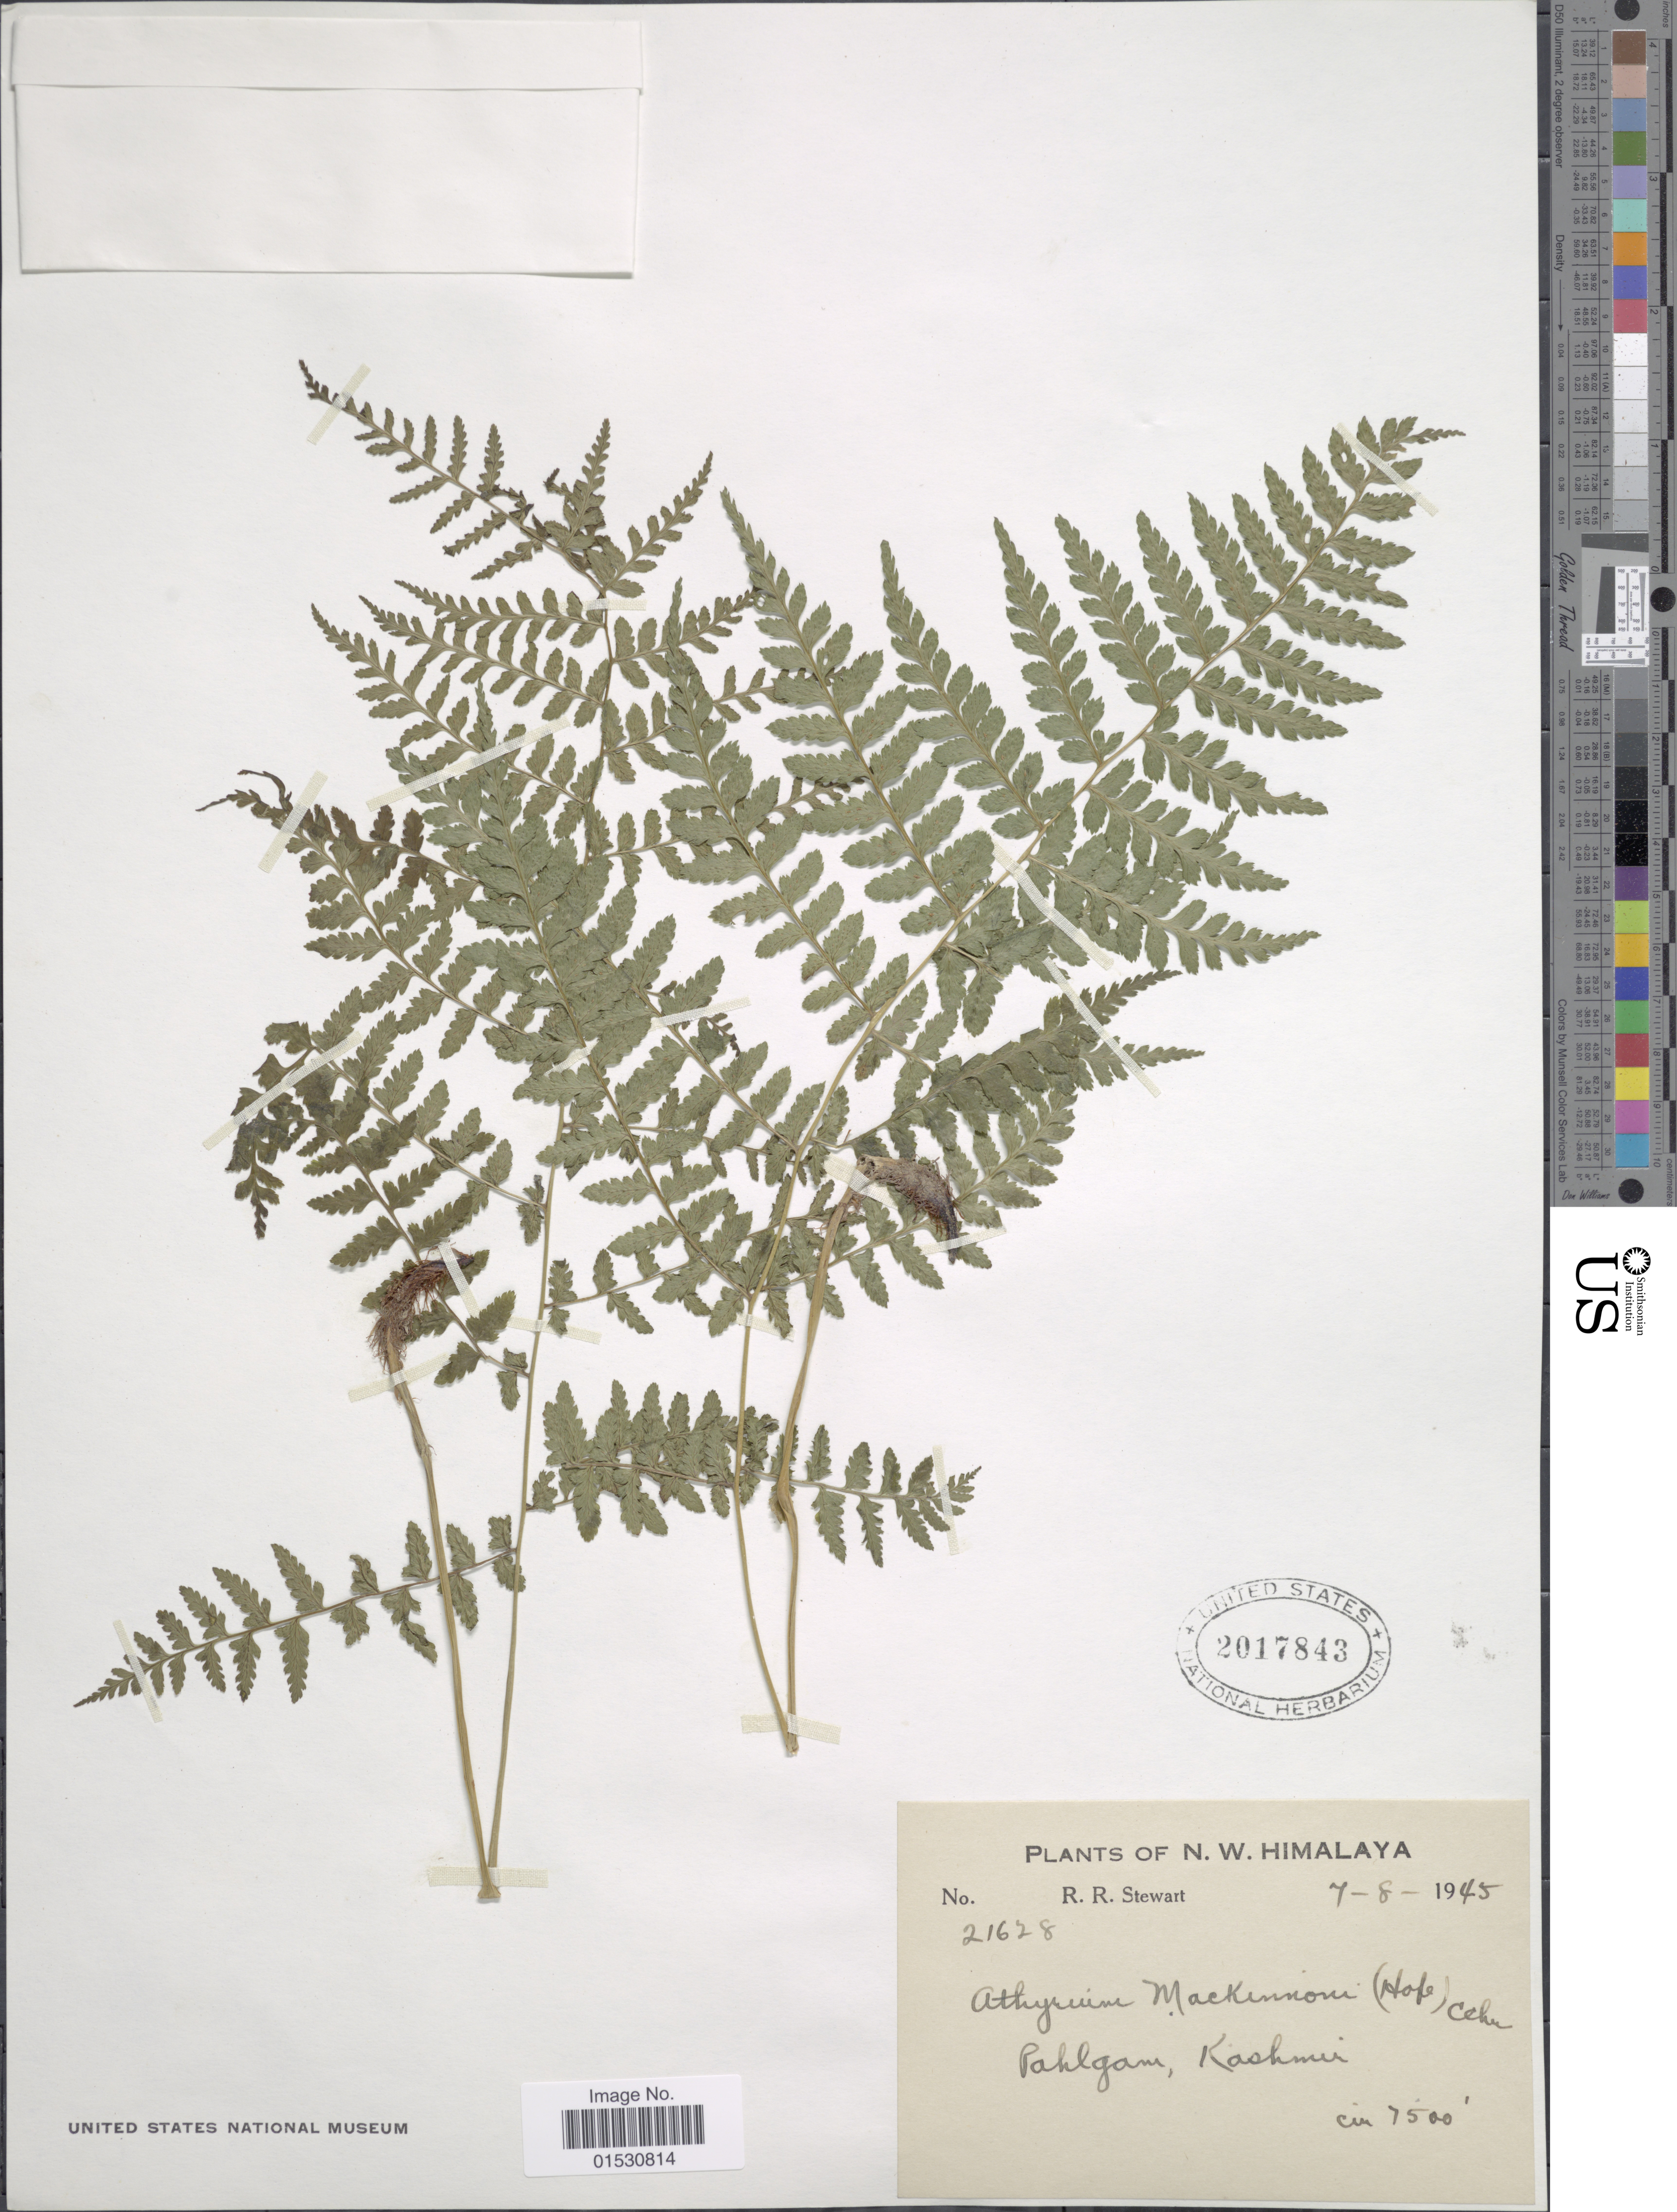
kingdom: Plantae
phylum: Tracheophyta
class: Polypodiopsida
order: Polypodiales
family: Athyriaceae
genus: Athyrium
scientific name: Athyrium mackinnonii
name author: (Hook.) C. Chr.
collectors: R. R. Stewart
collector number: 21628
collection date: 1945-08-07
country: India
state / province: Jammu and Kashmir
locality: N.W. Himalaya. Ruin gorge above Brarhaj, near Paklgam, Kashmir.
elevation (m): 2286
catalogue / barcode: US 2017843